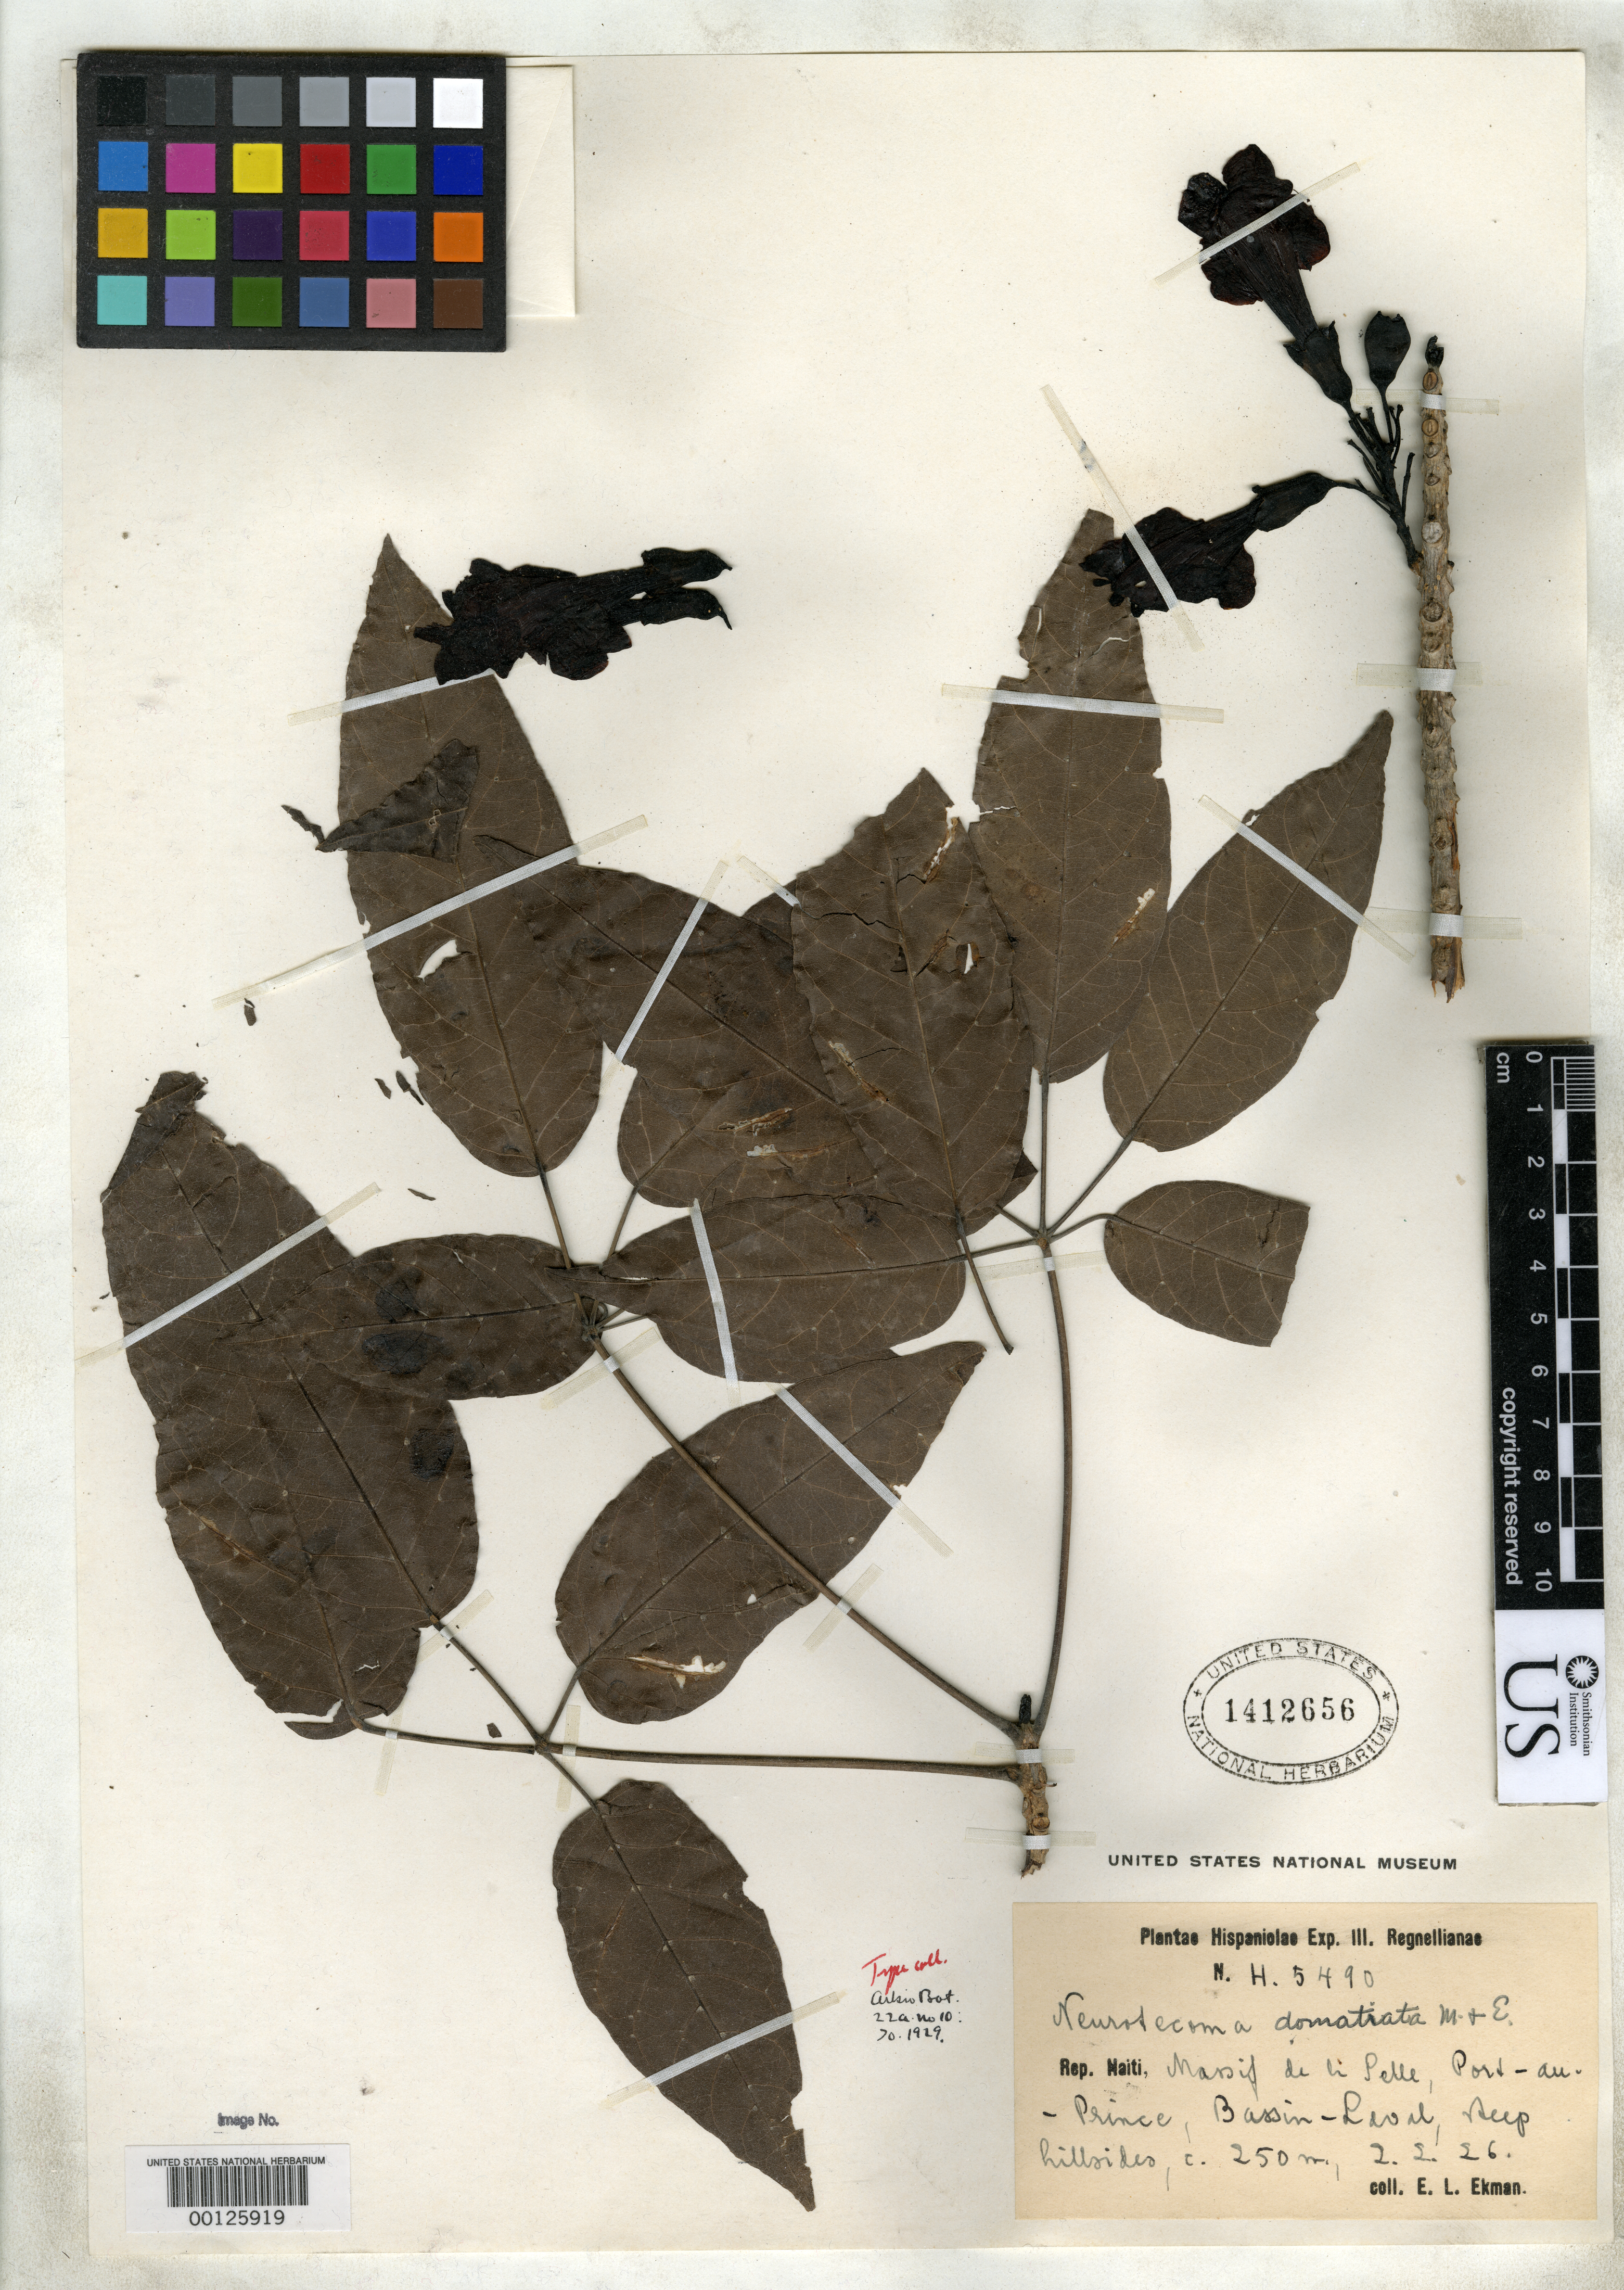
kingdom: Plantae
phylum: Tracheophyta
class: Magnoliopsida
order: Lamiales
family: Bignoniaceae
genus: Neurotecoma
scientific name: Neurotecoma domatiata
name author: Urb. & Ekman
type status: Isotype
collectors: E. L. Ekman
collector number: H 5490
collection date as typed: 02 Feb 1926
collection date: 1926-02-02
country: Haiti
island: Hispaniola Island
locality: Massid de La Selle, Port au Prince, Riviere Momance, Bassin Lanae.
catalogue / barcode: US 1412656